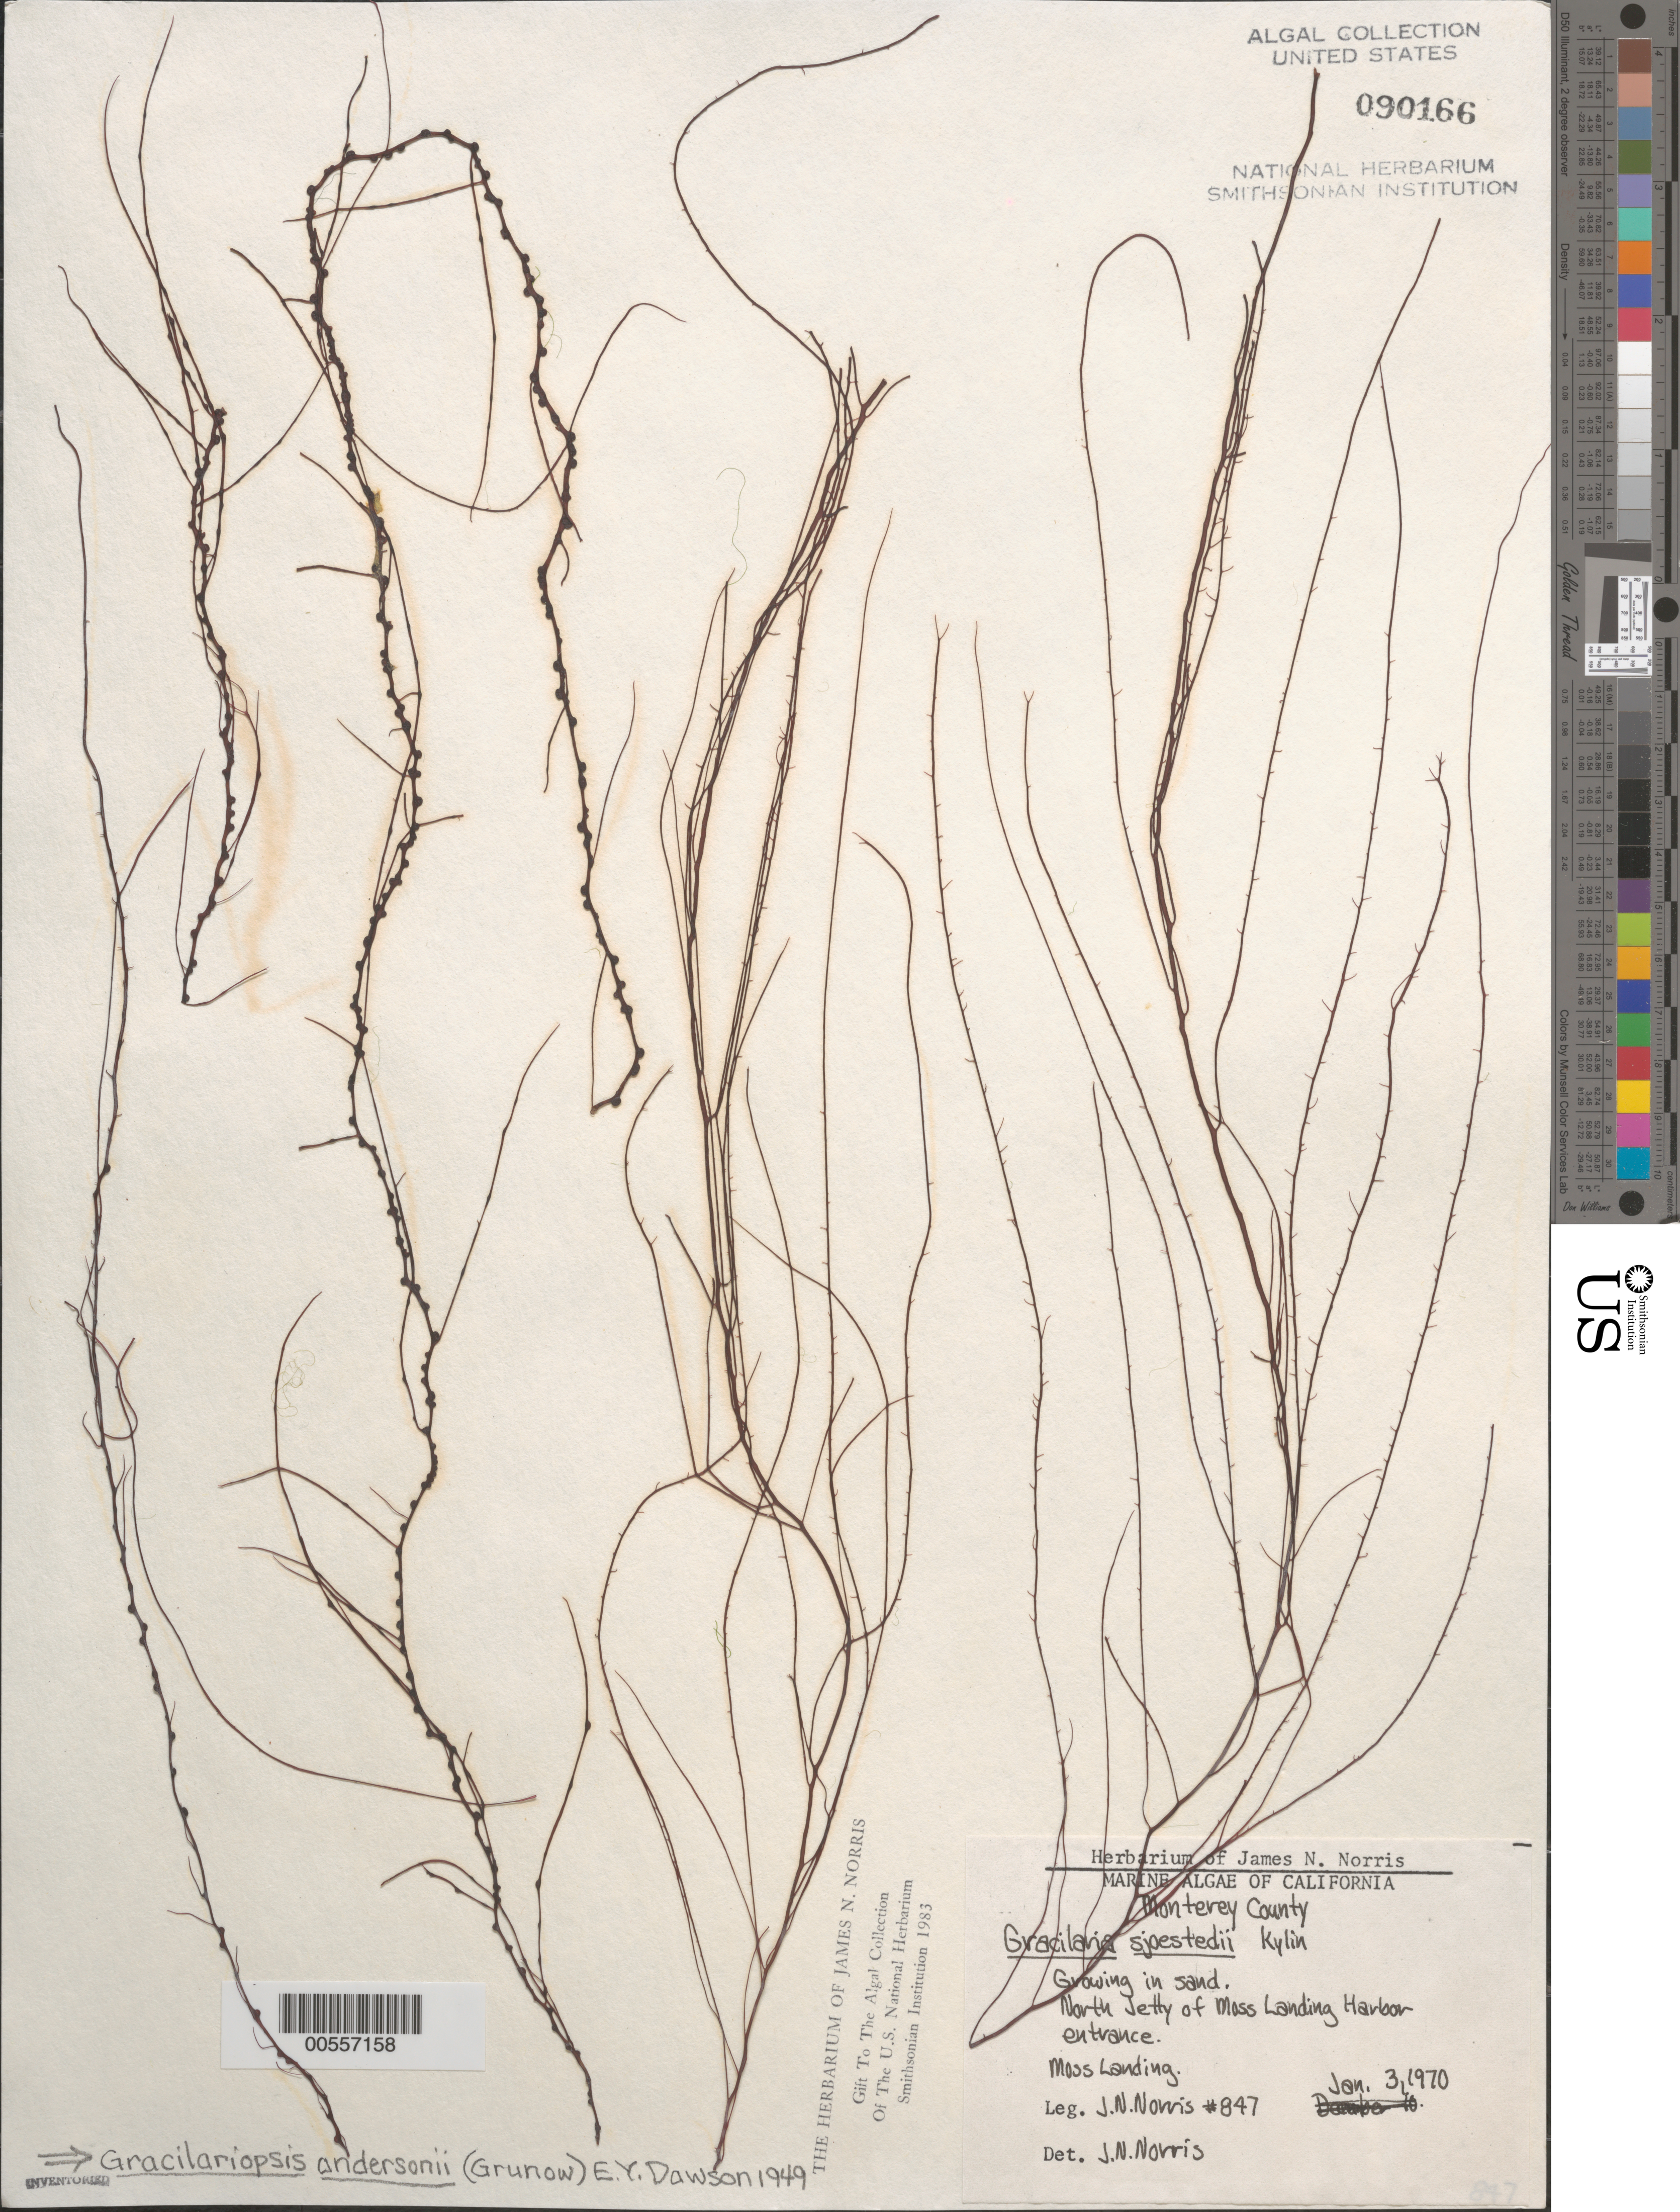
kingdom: Plantae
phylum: Rhodophyta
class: Florideophyceae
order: Gracilariales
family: Gracilariaceae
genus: Gracilariopsis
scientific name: Gracilariopsis andersonii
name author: (Grunow) E.Y. Dawson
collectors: J. N. Norris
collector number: JN-847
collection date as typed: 03 Jan 1970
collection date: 1970-01-03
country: United States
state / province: California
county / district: Monterey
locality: Moss Landing Harbor entrance, north jetty, Moss Landing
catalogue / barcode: US 90166